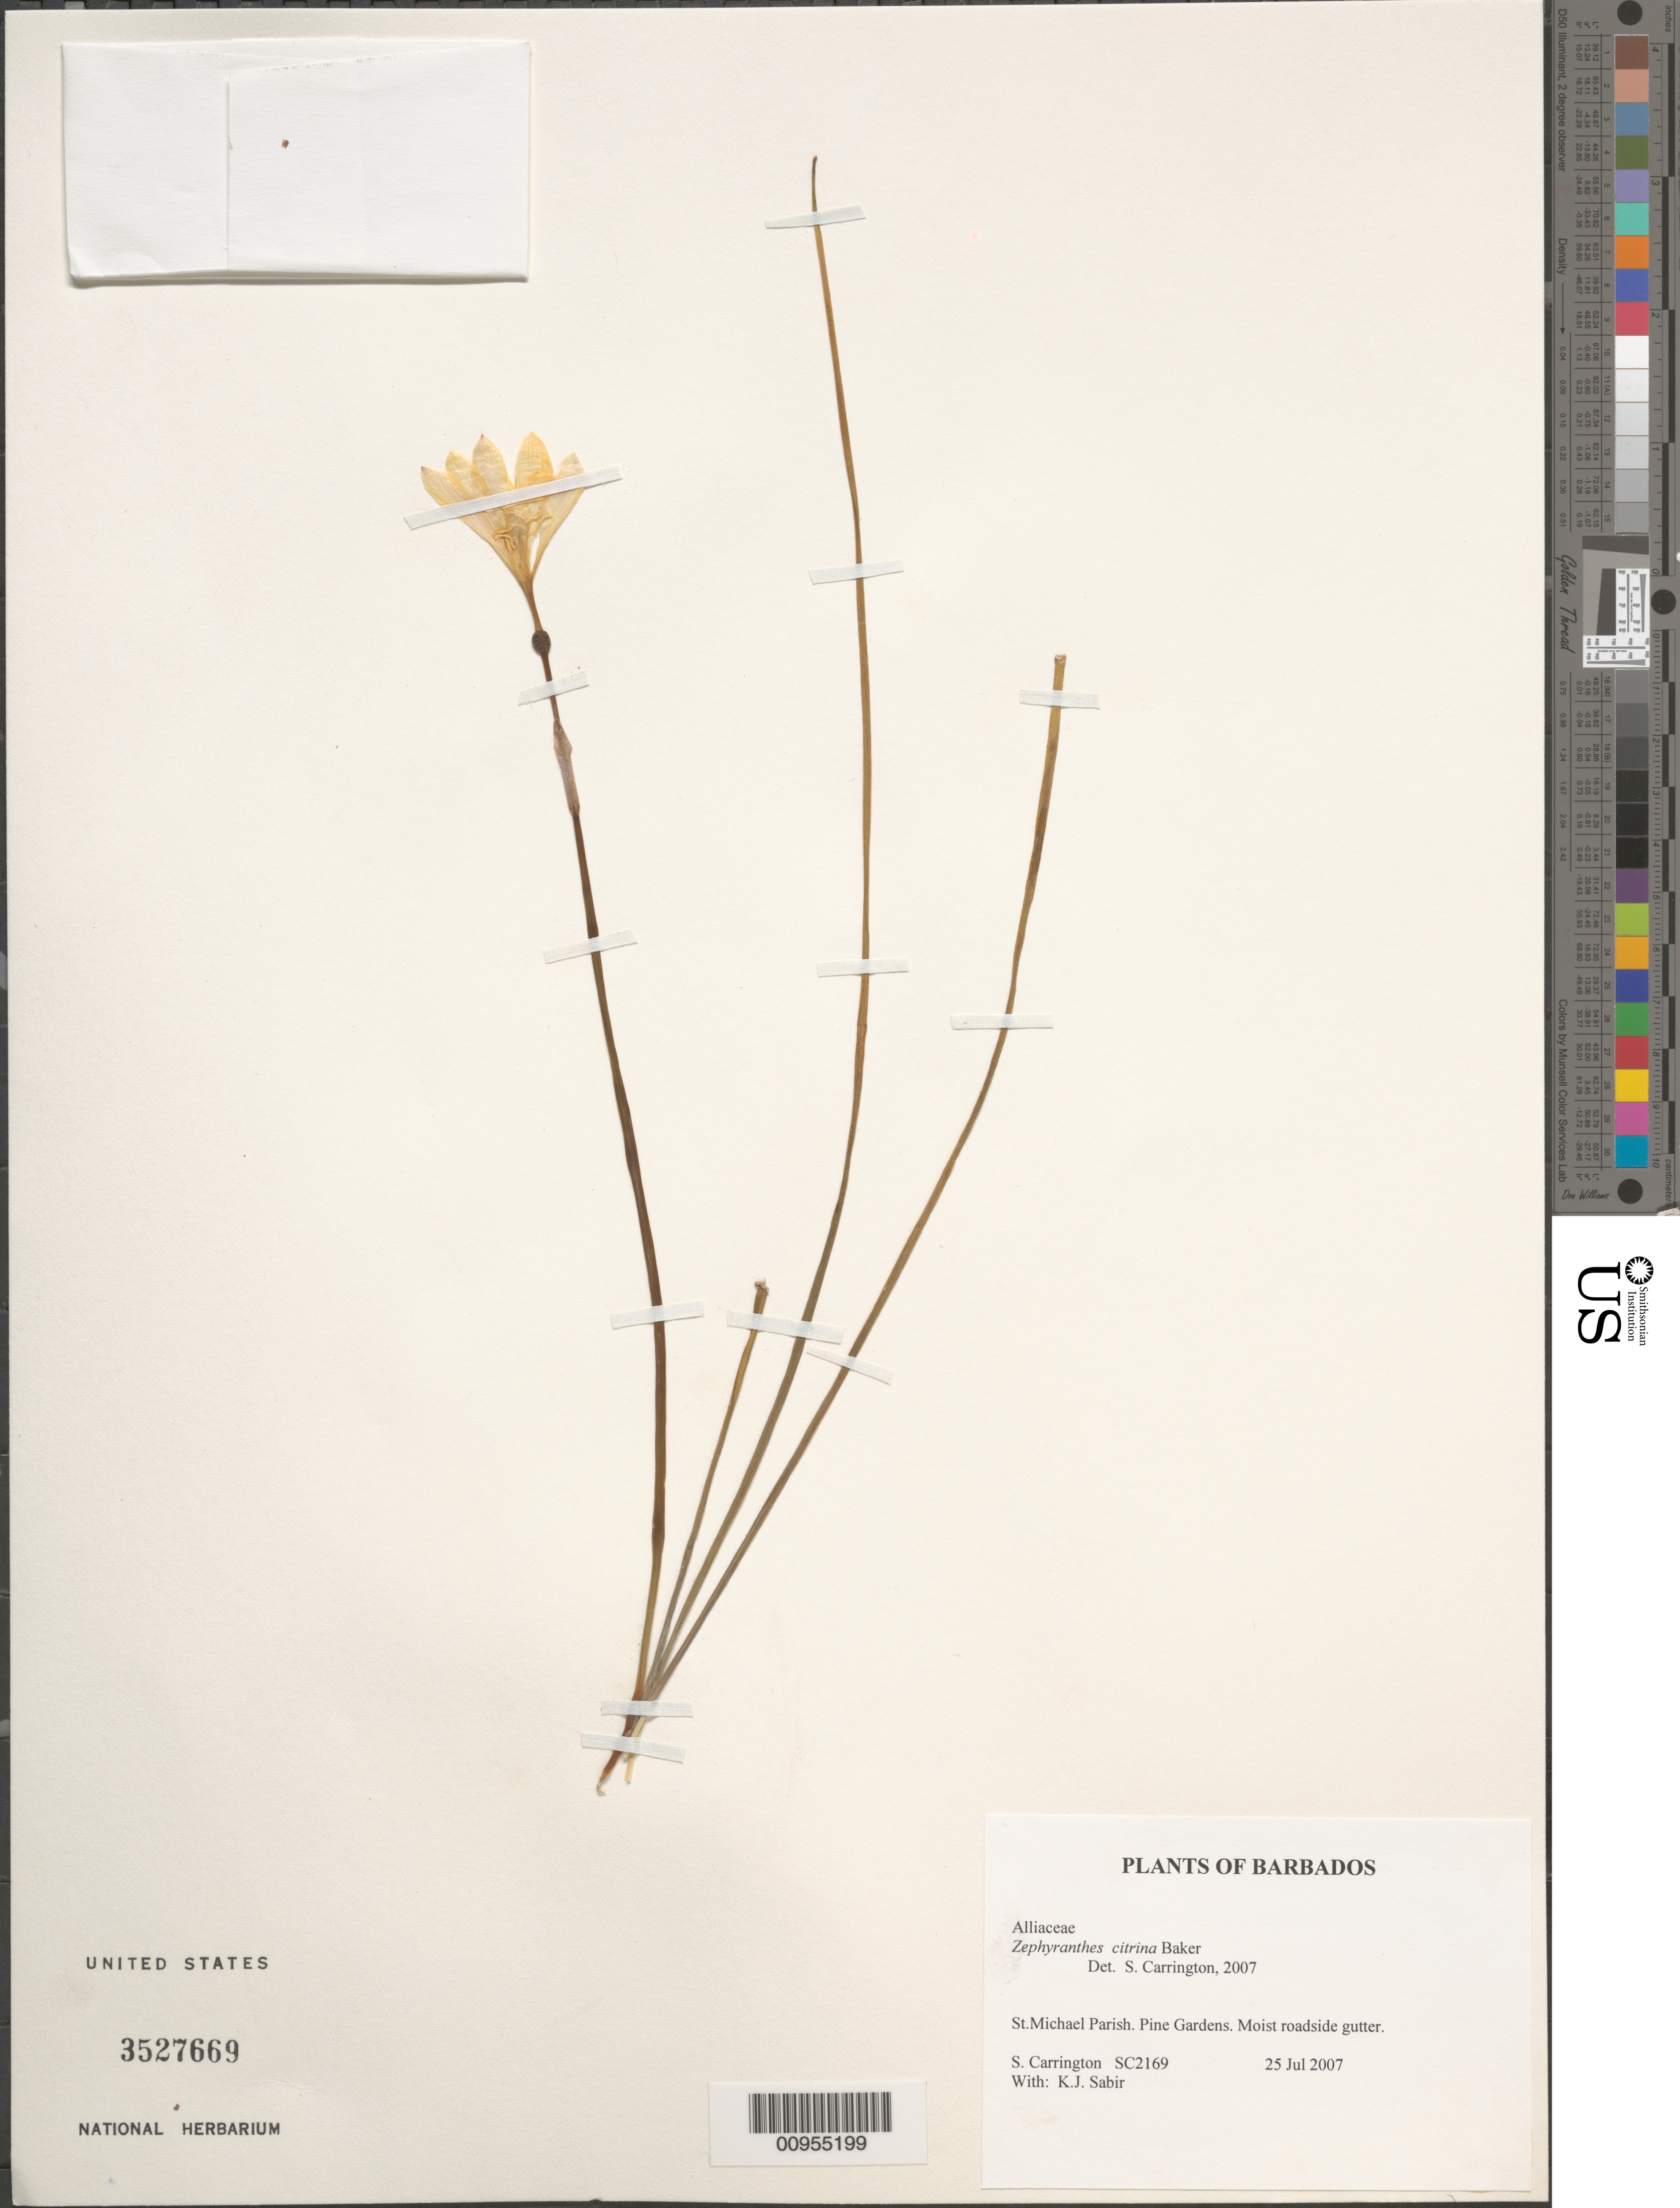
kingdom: Plantae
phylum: Tracheophyta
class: Liliopsida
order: Asparagales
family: Amaryllidaceae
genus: Zephyranthes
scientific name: Zephyranthes citrina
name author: Baker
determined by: Carrington, C. M. S.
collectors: C. M. S. Carrington & K. Sabir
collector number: SC 2169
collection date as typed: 25 Jul 2007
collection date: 2007-07-25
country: Barbados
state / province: Saint Michael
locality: Pine Gardens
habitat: moist roadside gutter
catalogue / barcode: US 3527669